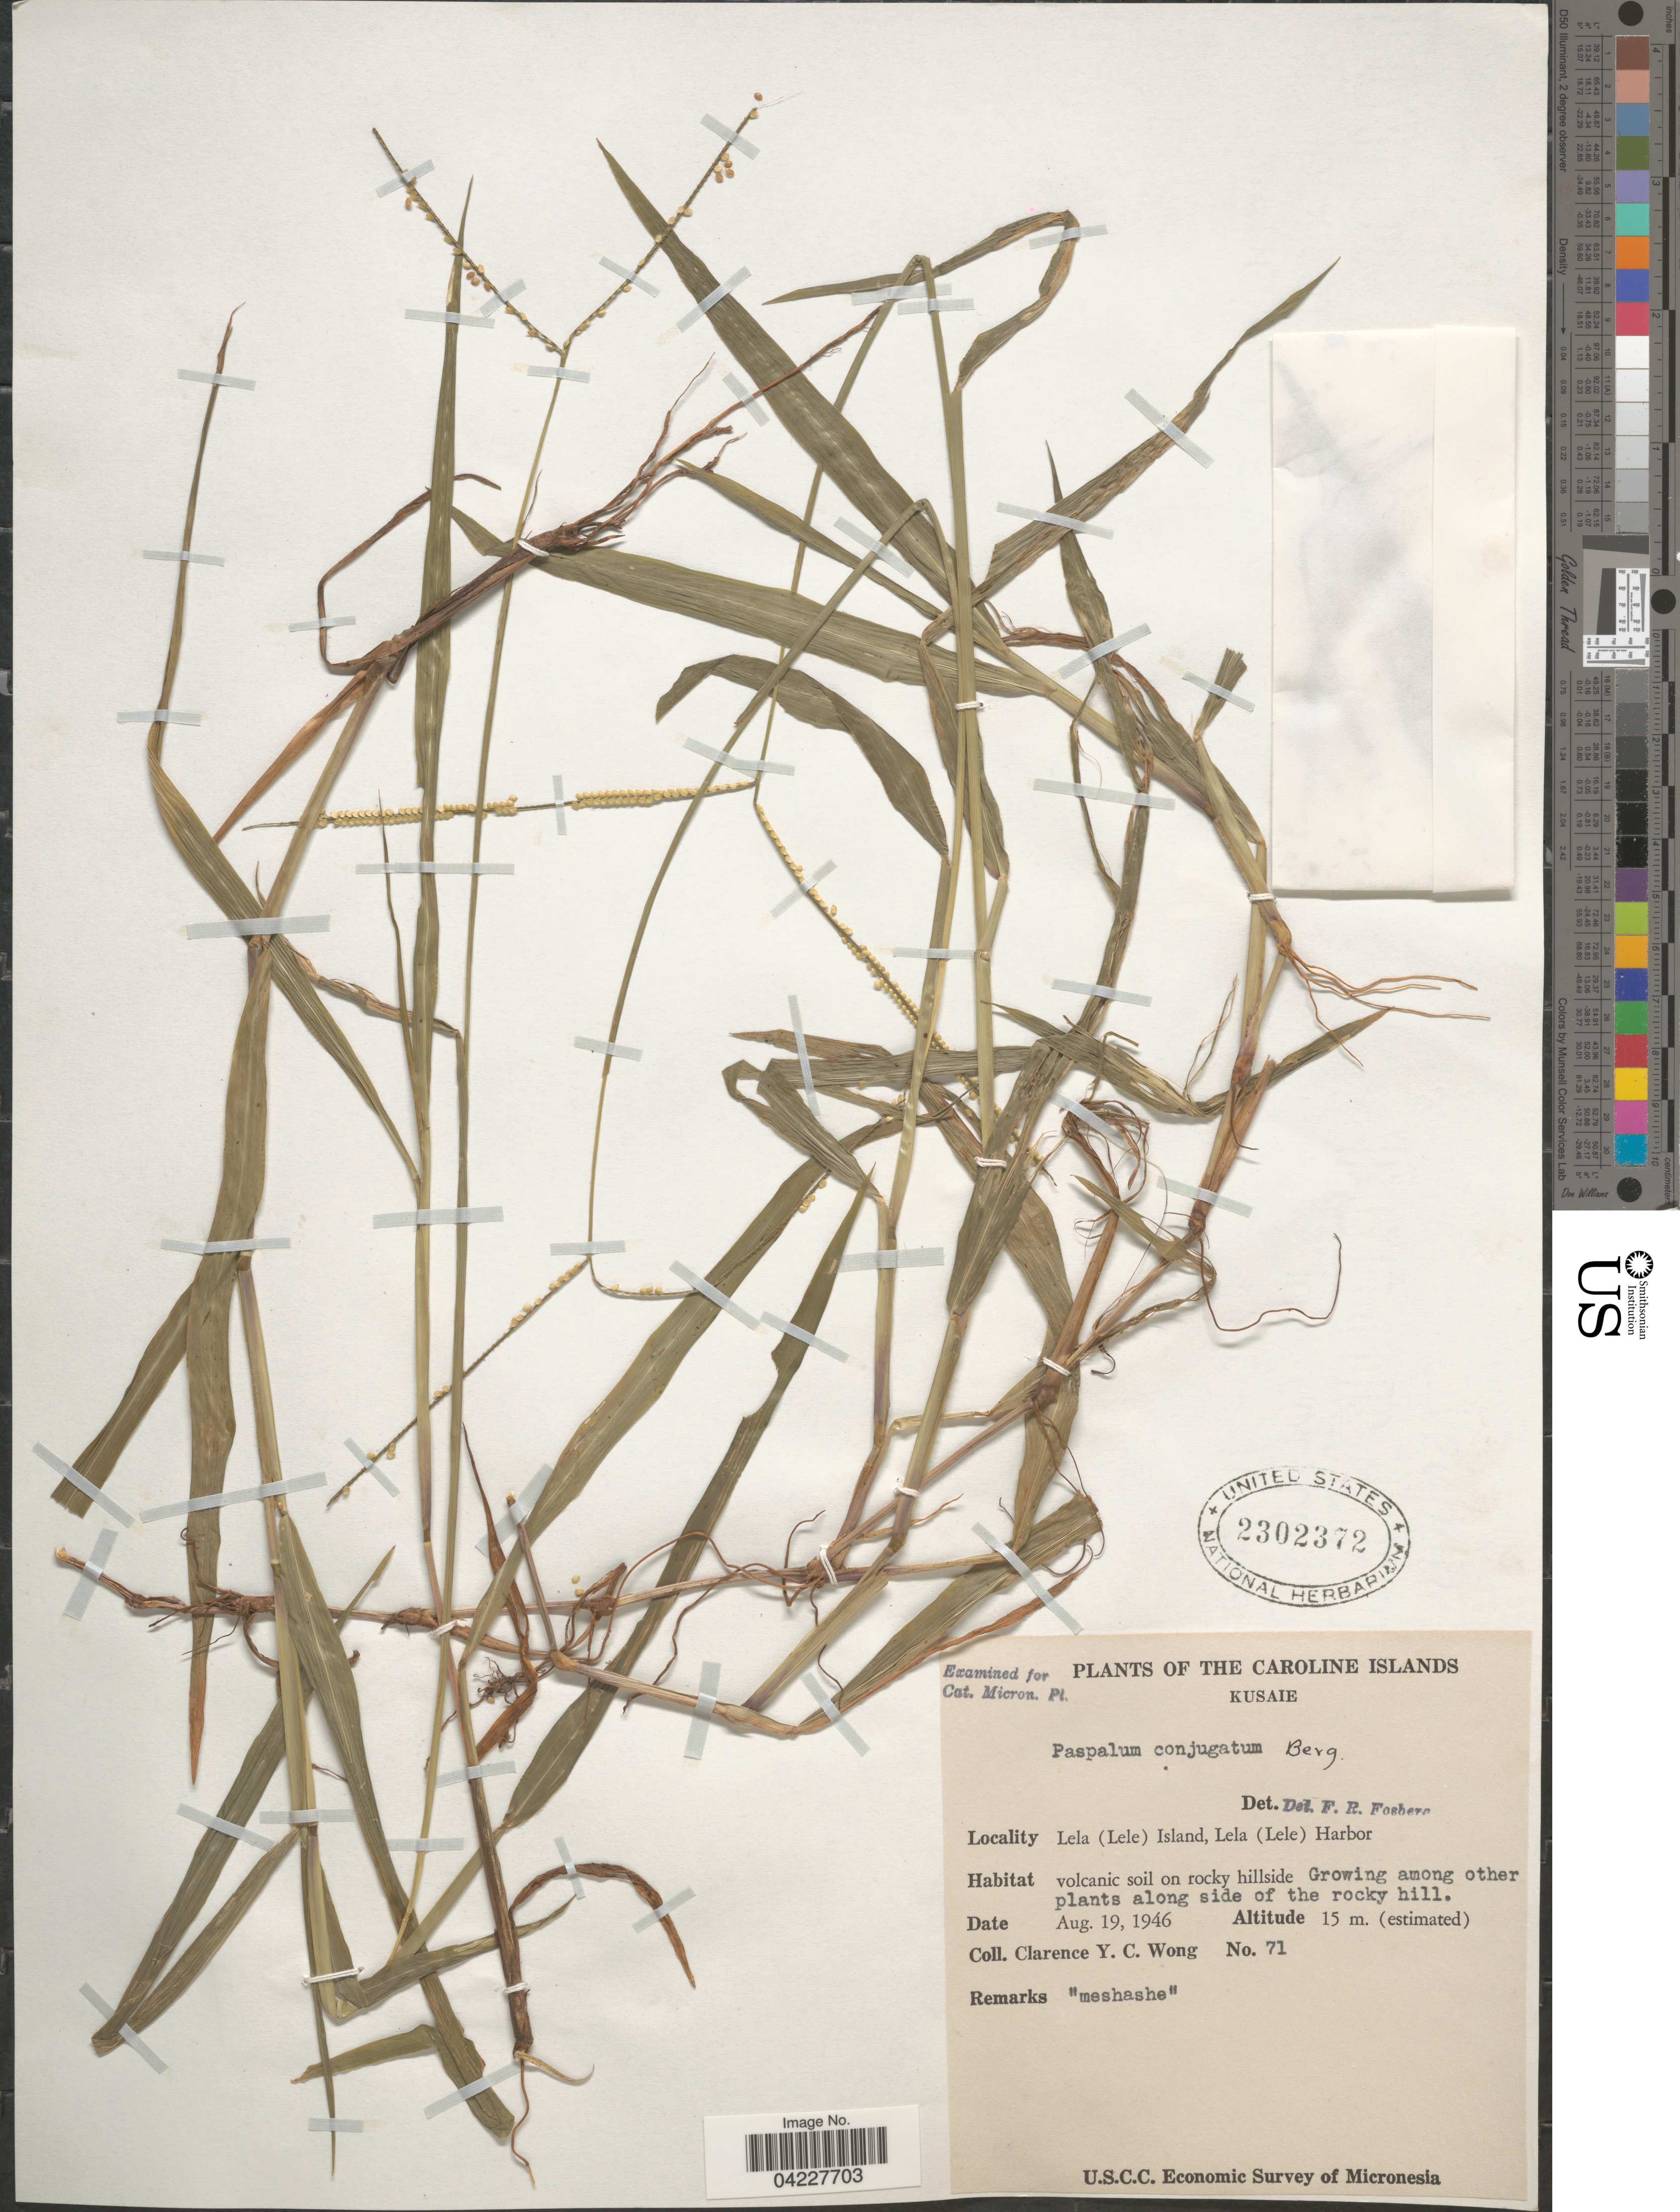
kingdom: Plantae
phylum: Tracheophyta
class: Liliopsida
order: Poales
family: Poaceae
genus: Paspalum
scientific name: Paspalum conjugatum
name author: P.J. Bergius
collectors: C. Y. C. Wong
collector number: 71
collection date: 1946-08-19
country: Micronesia, Federated States of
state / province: Kosrae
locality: The Caroline Islands. Kusaie. Lela (Lela) Island, Lela (Lele) Harbor. U.S.C.C. Economic Survey of Micronesia.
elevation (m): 15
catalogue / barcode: US 2302372